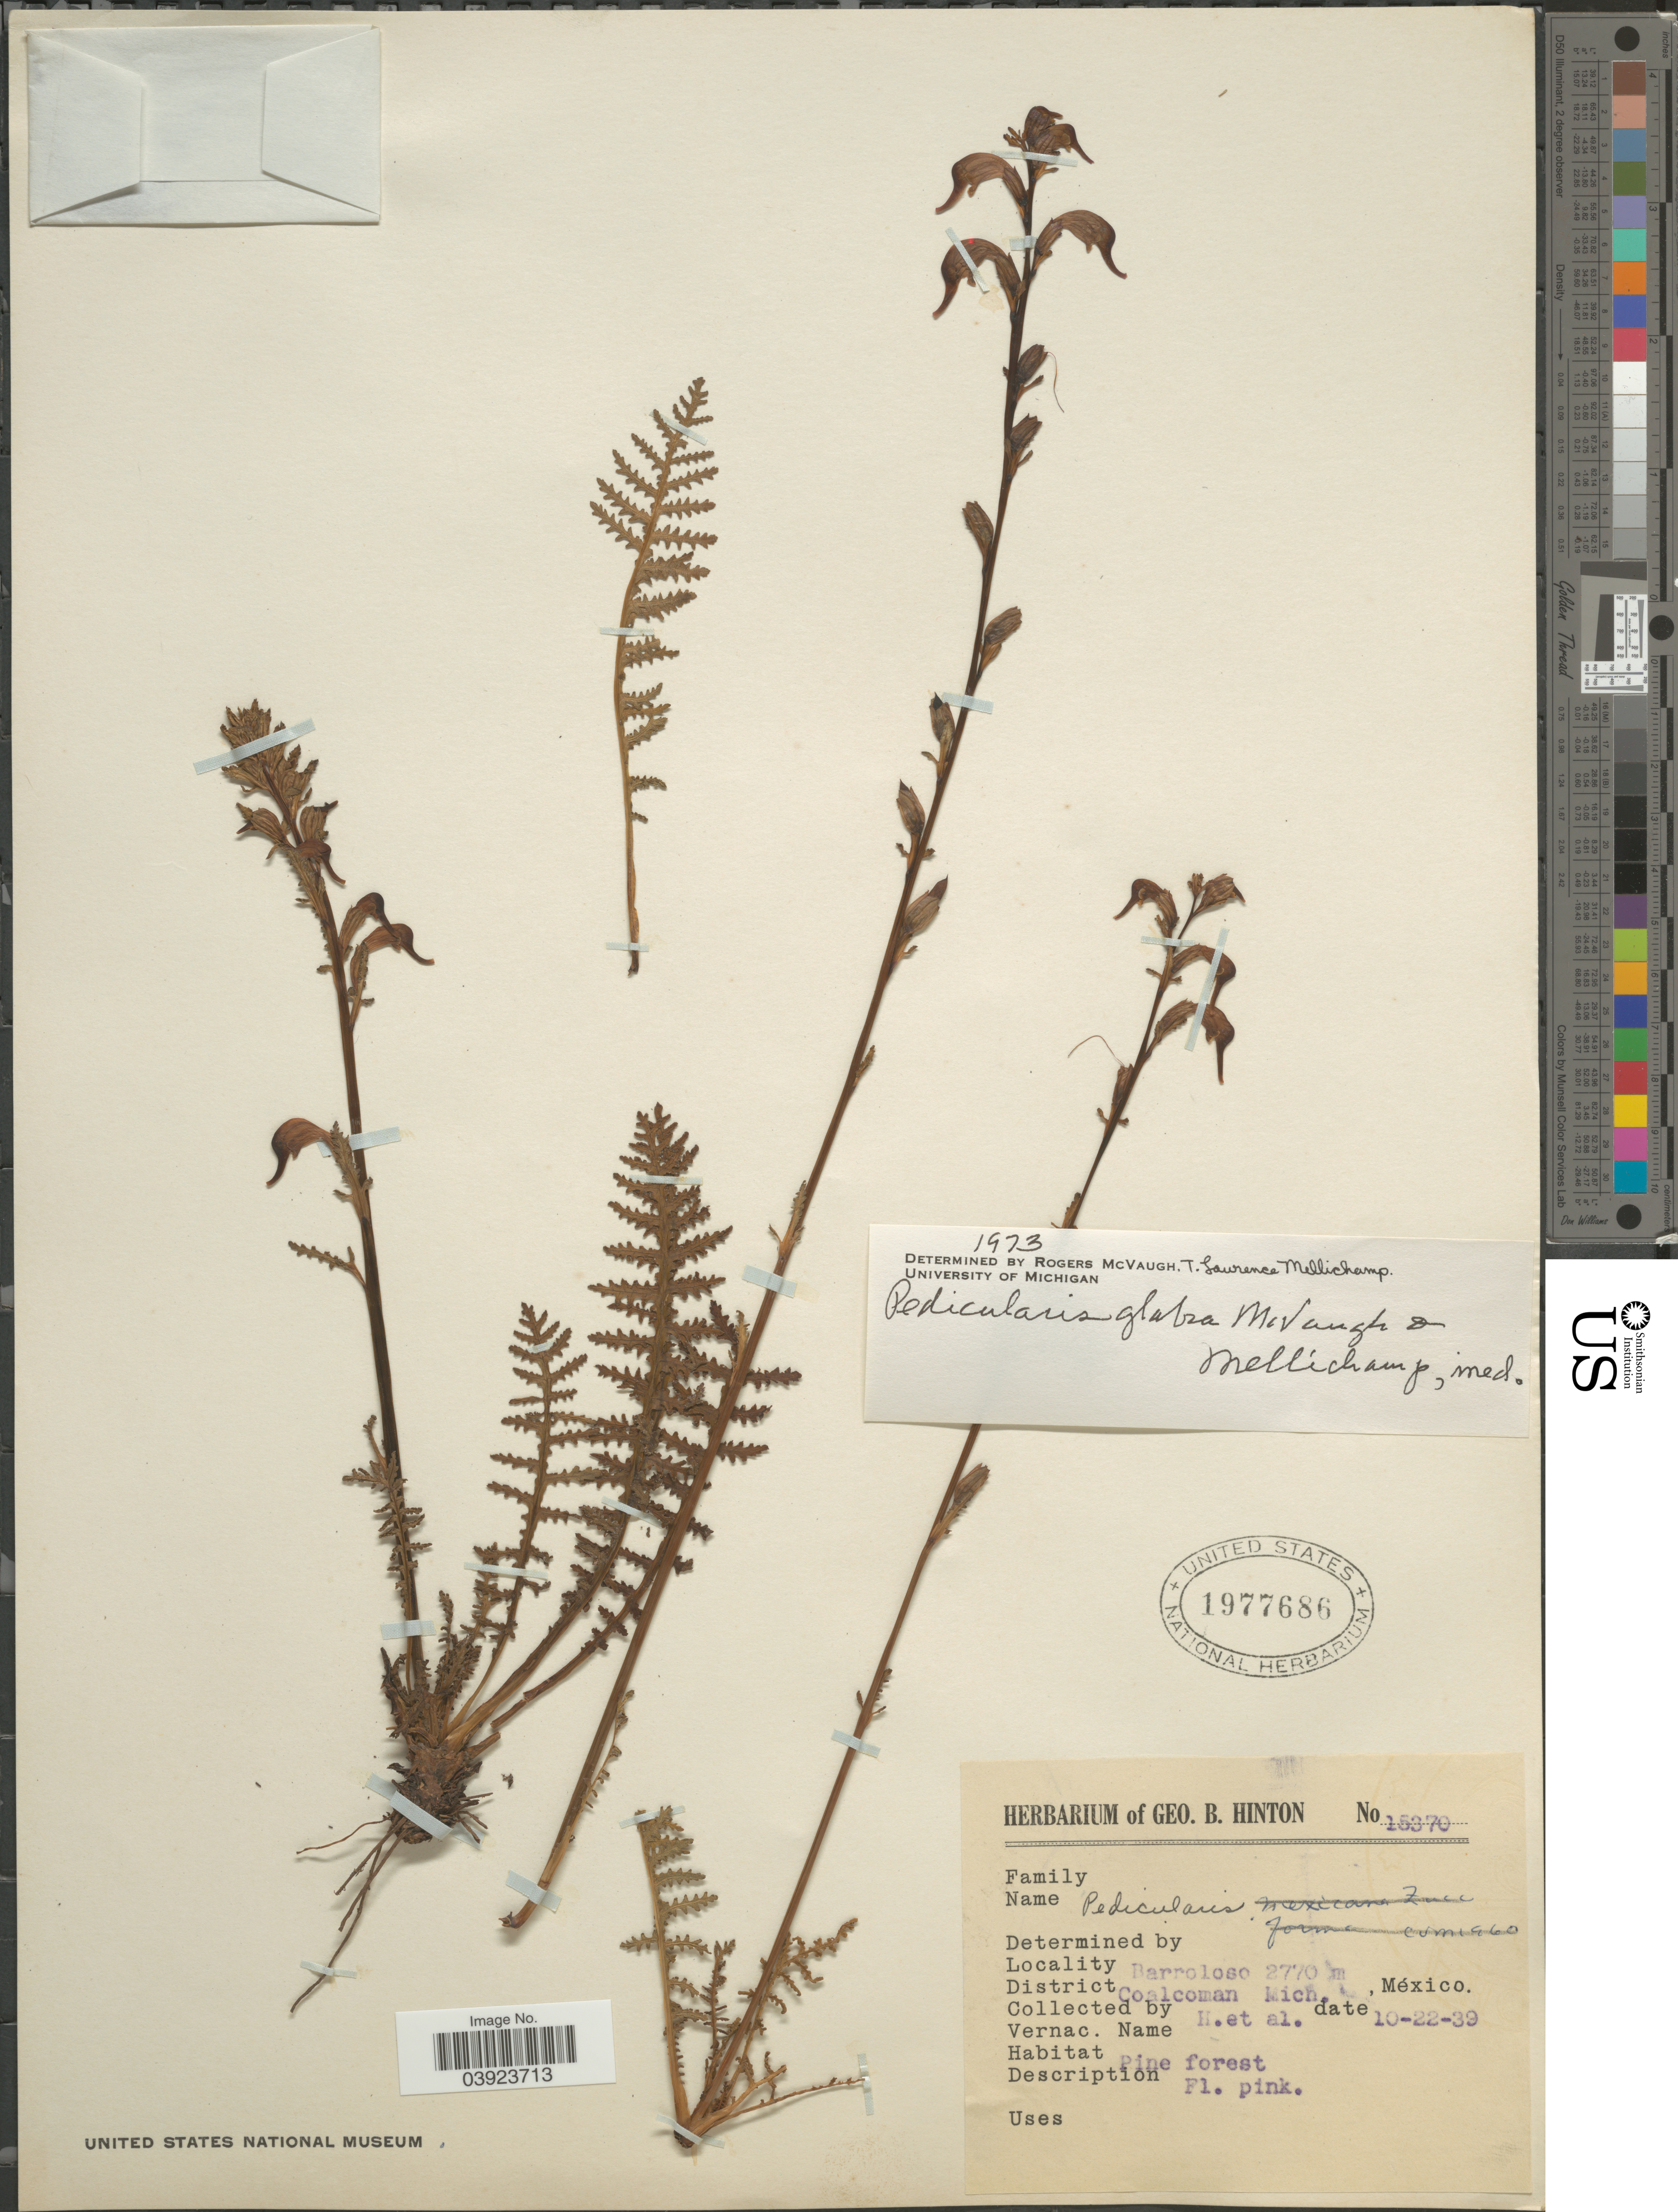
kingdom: Plantae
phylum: Tracheophyta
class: Magnoliopsida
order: Lamiales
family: Orobanchaceae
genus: Pedicularis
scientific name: Pedicularis glabra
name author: McVaugh & Mellich.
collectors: G. B. Hinton & et al.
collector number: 15370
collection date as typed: Transcribed d/m/y: 22/10/39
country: Mexico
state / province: Michoacán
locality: Barroloso. District Coalcoman.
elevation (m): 2770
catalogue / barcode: US 1977686